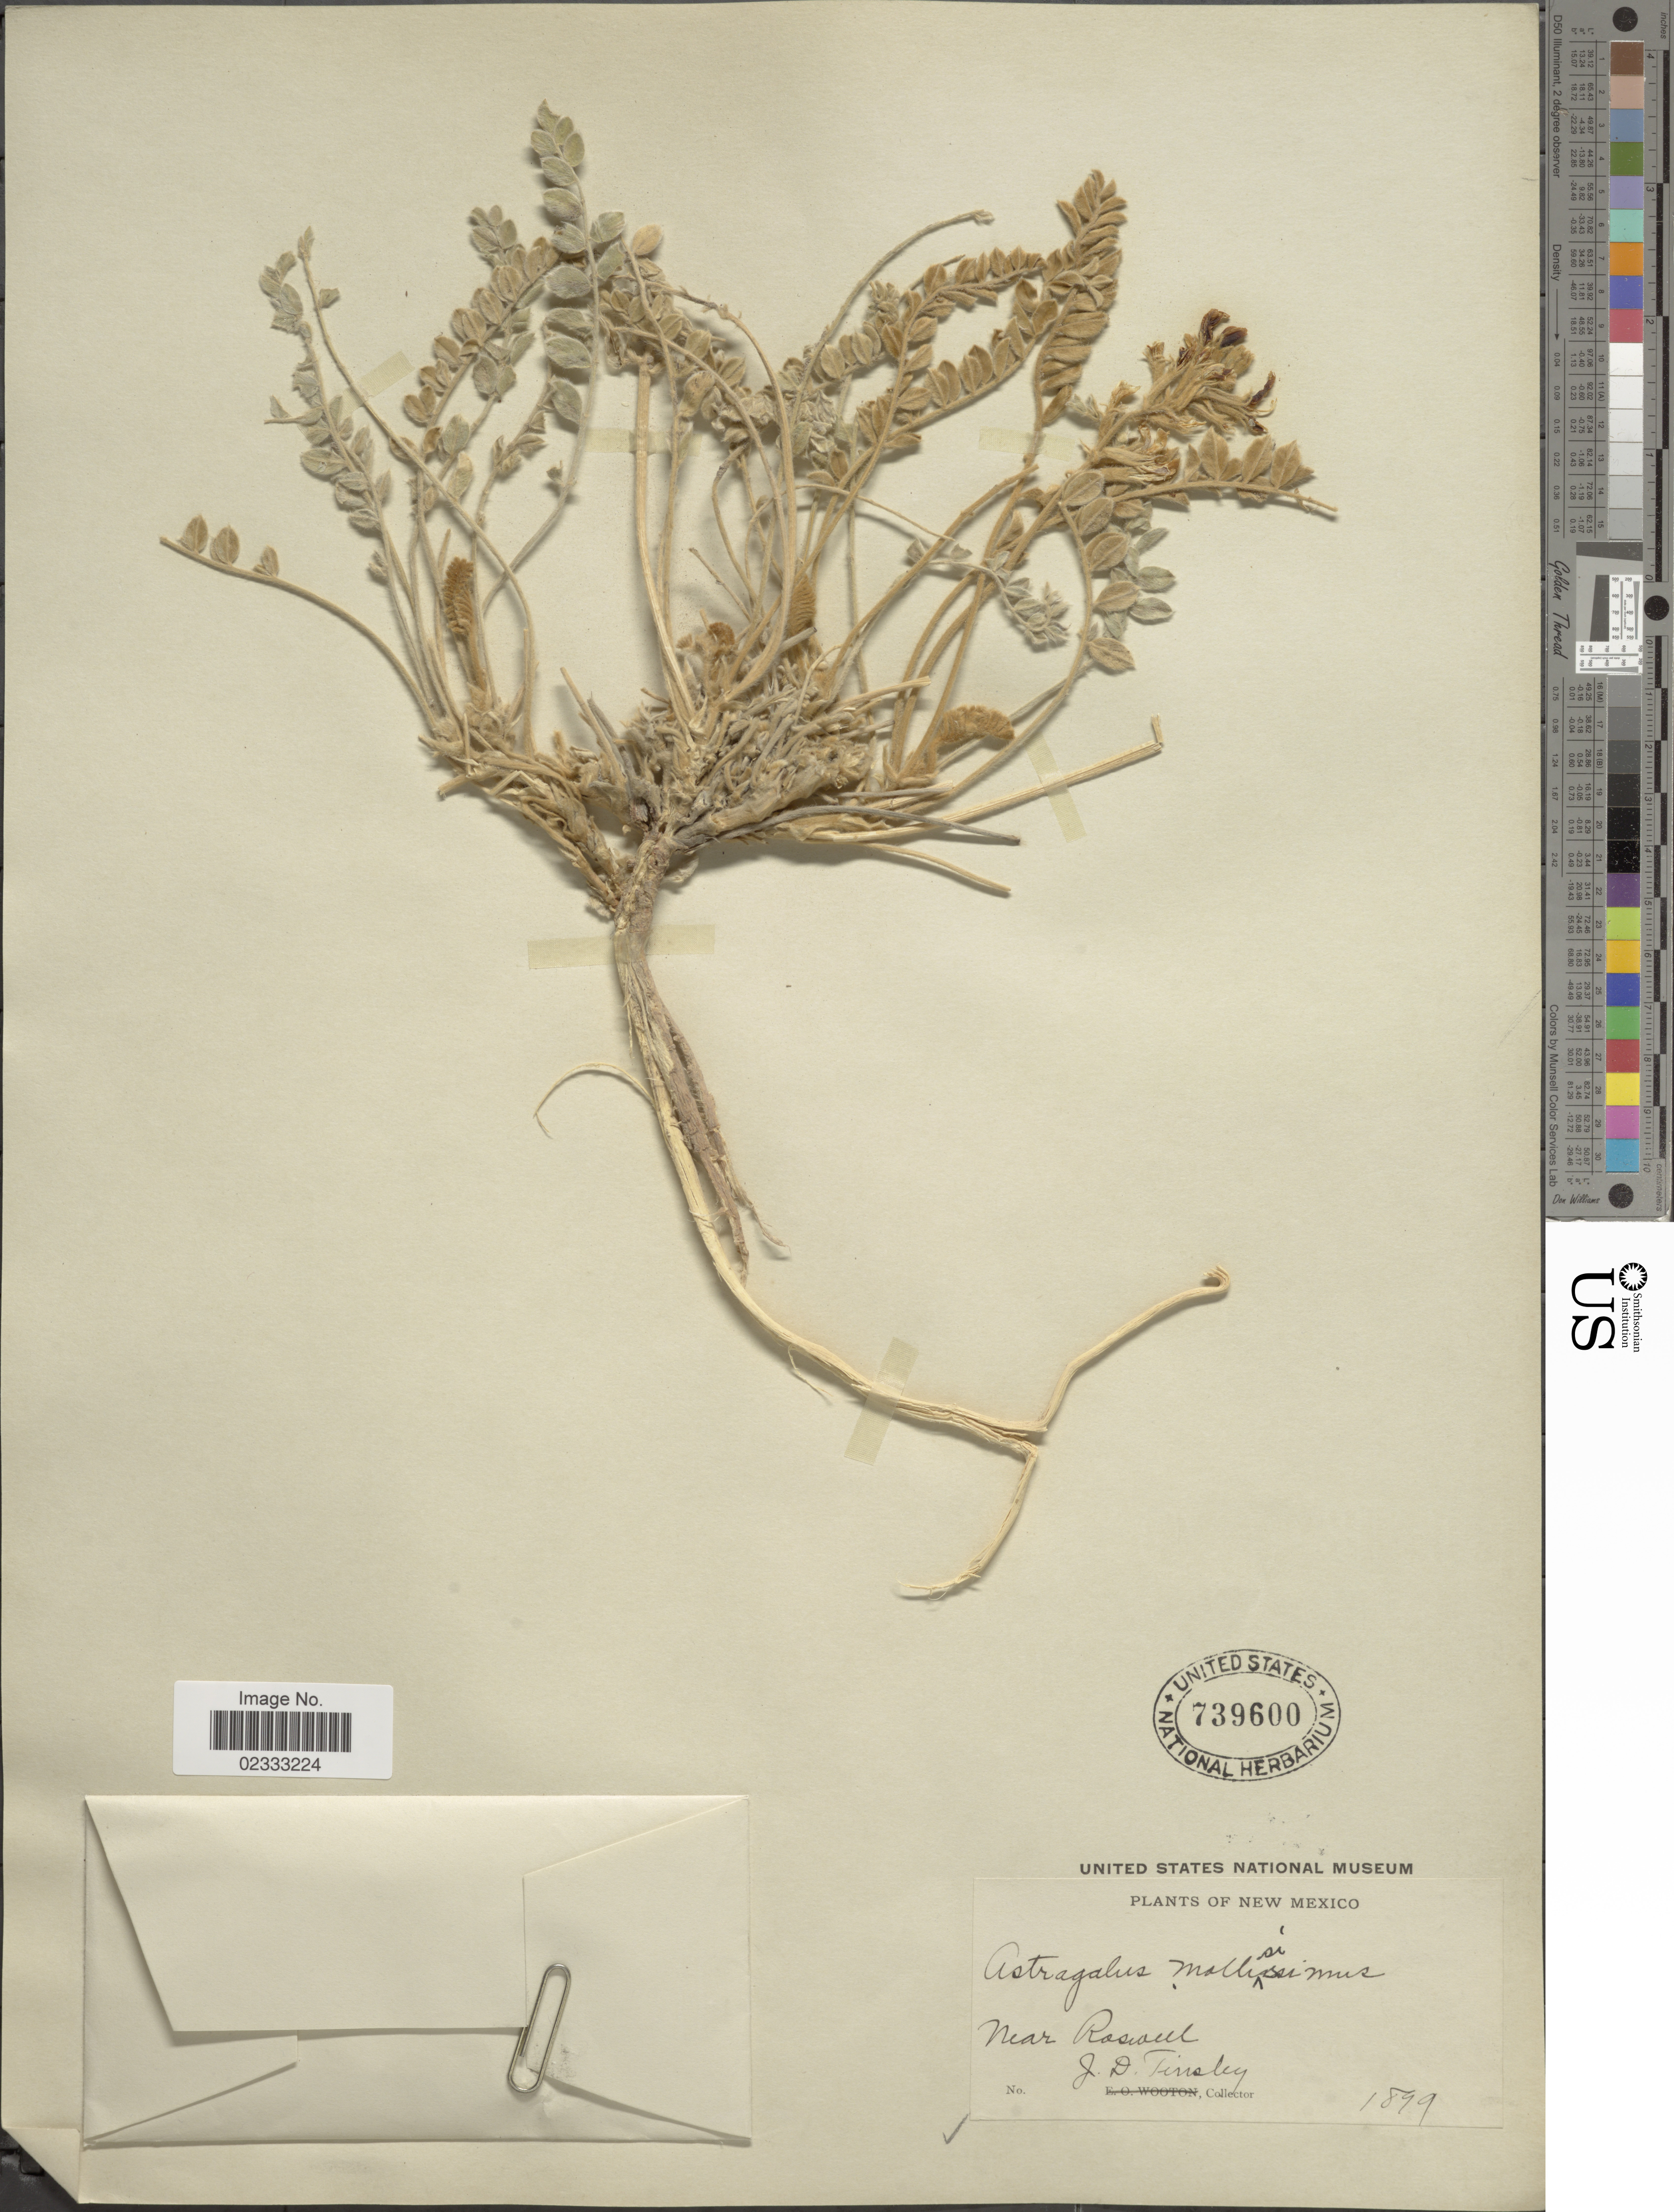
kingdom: Plantae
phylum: Tracheophyta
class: Magnoliopsida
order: Fabales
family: Fabaceae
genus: Astragalus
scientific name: Astragalus mollissimus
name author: Torr.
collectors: J. Tinsley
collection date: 1899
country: United States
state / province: New Mexico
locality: near Roswell.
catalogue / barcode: US 739600